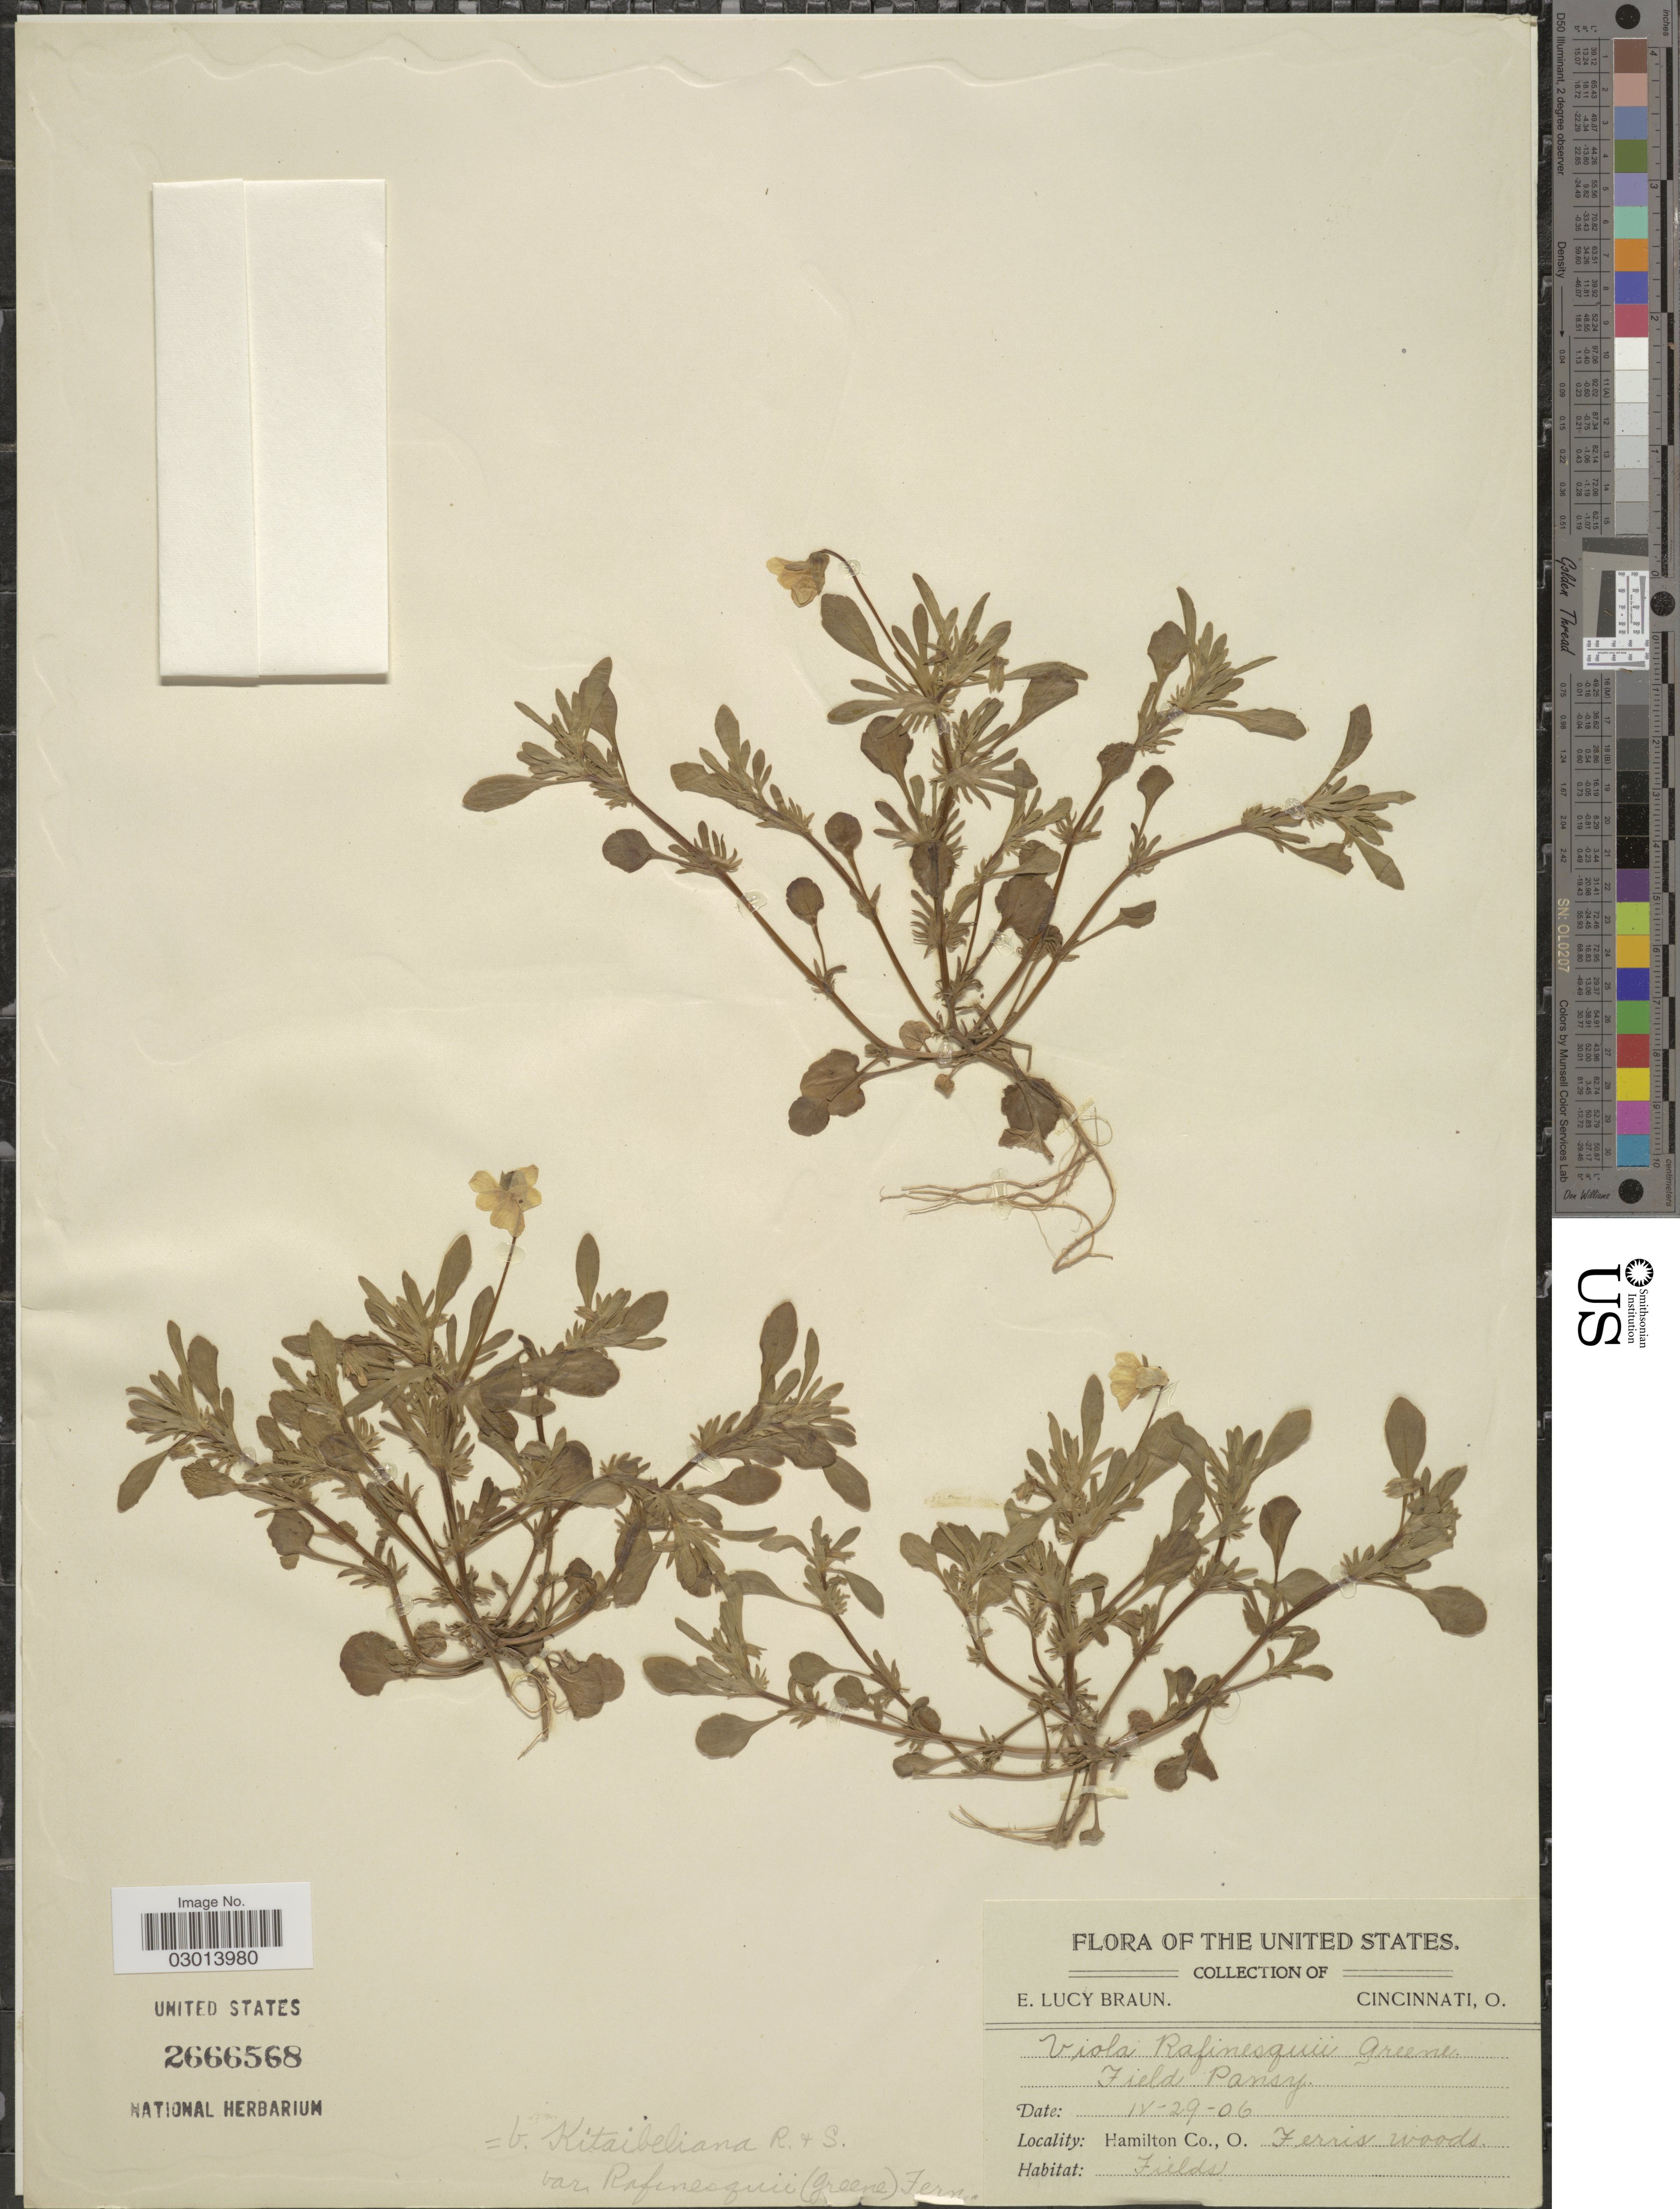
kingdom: Plantae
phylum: Tracheophyta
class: Magnoliopsida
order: Malpighiales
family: Violaceae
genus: Viola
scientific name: Viola rafinesquei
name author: Greene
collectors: E. L. Braun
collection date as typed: Transcribed d/m/y: 29/4/6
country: United States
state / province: Ohio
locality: Hamilton Co., O. Ferris woods.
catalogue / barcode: US 2666568